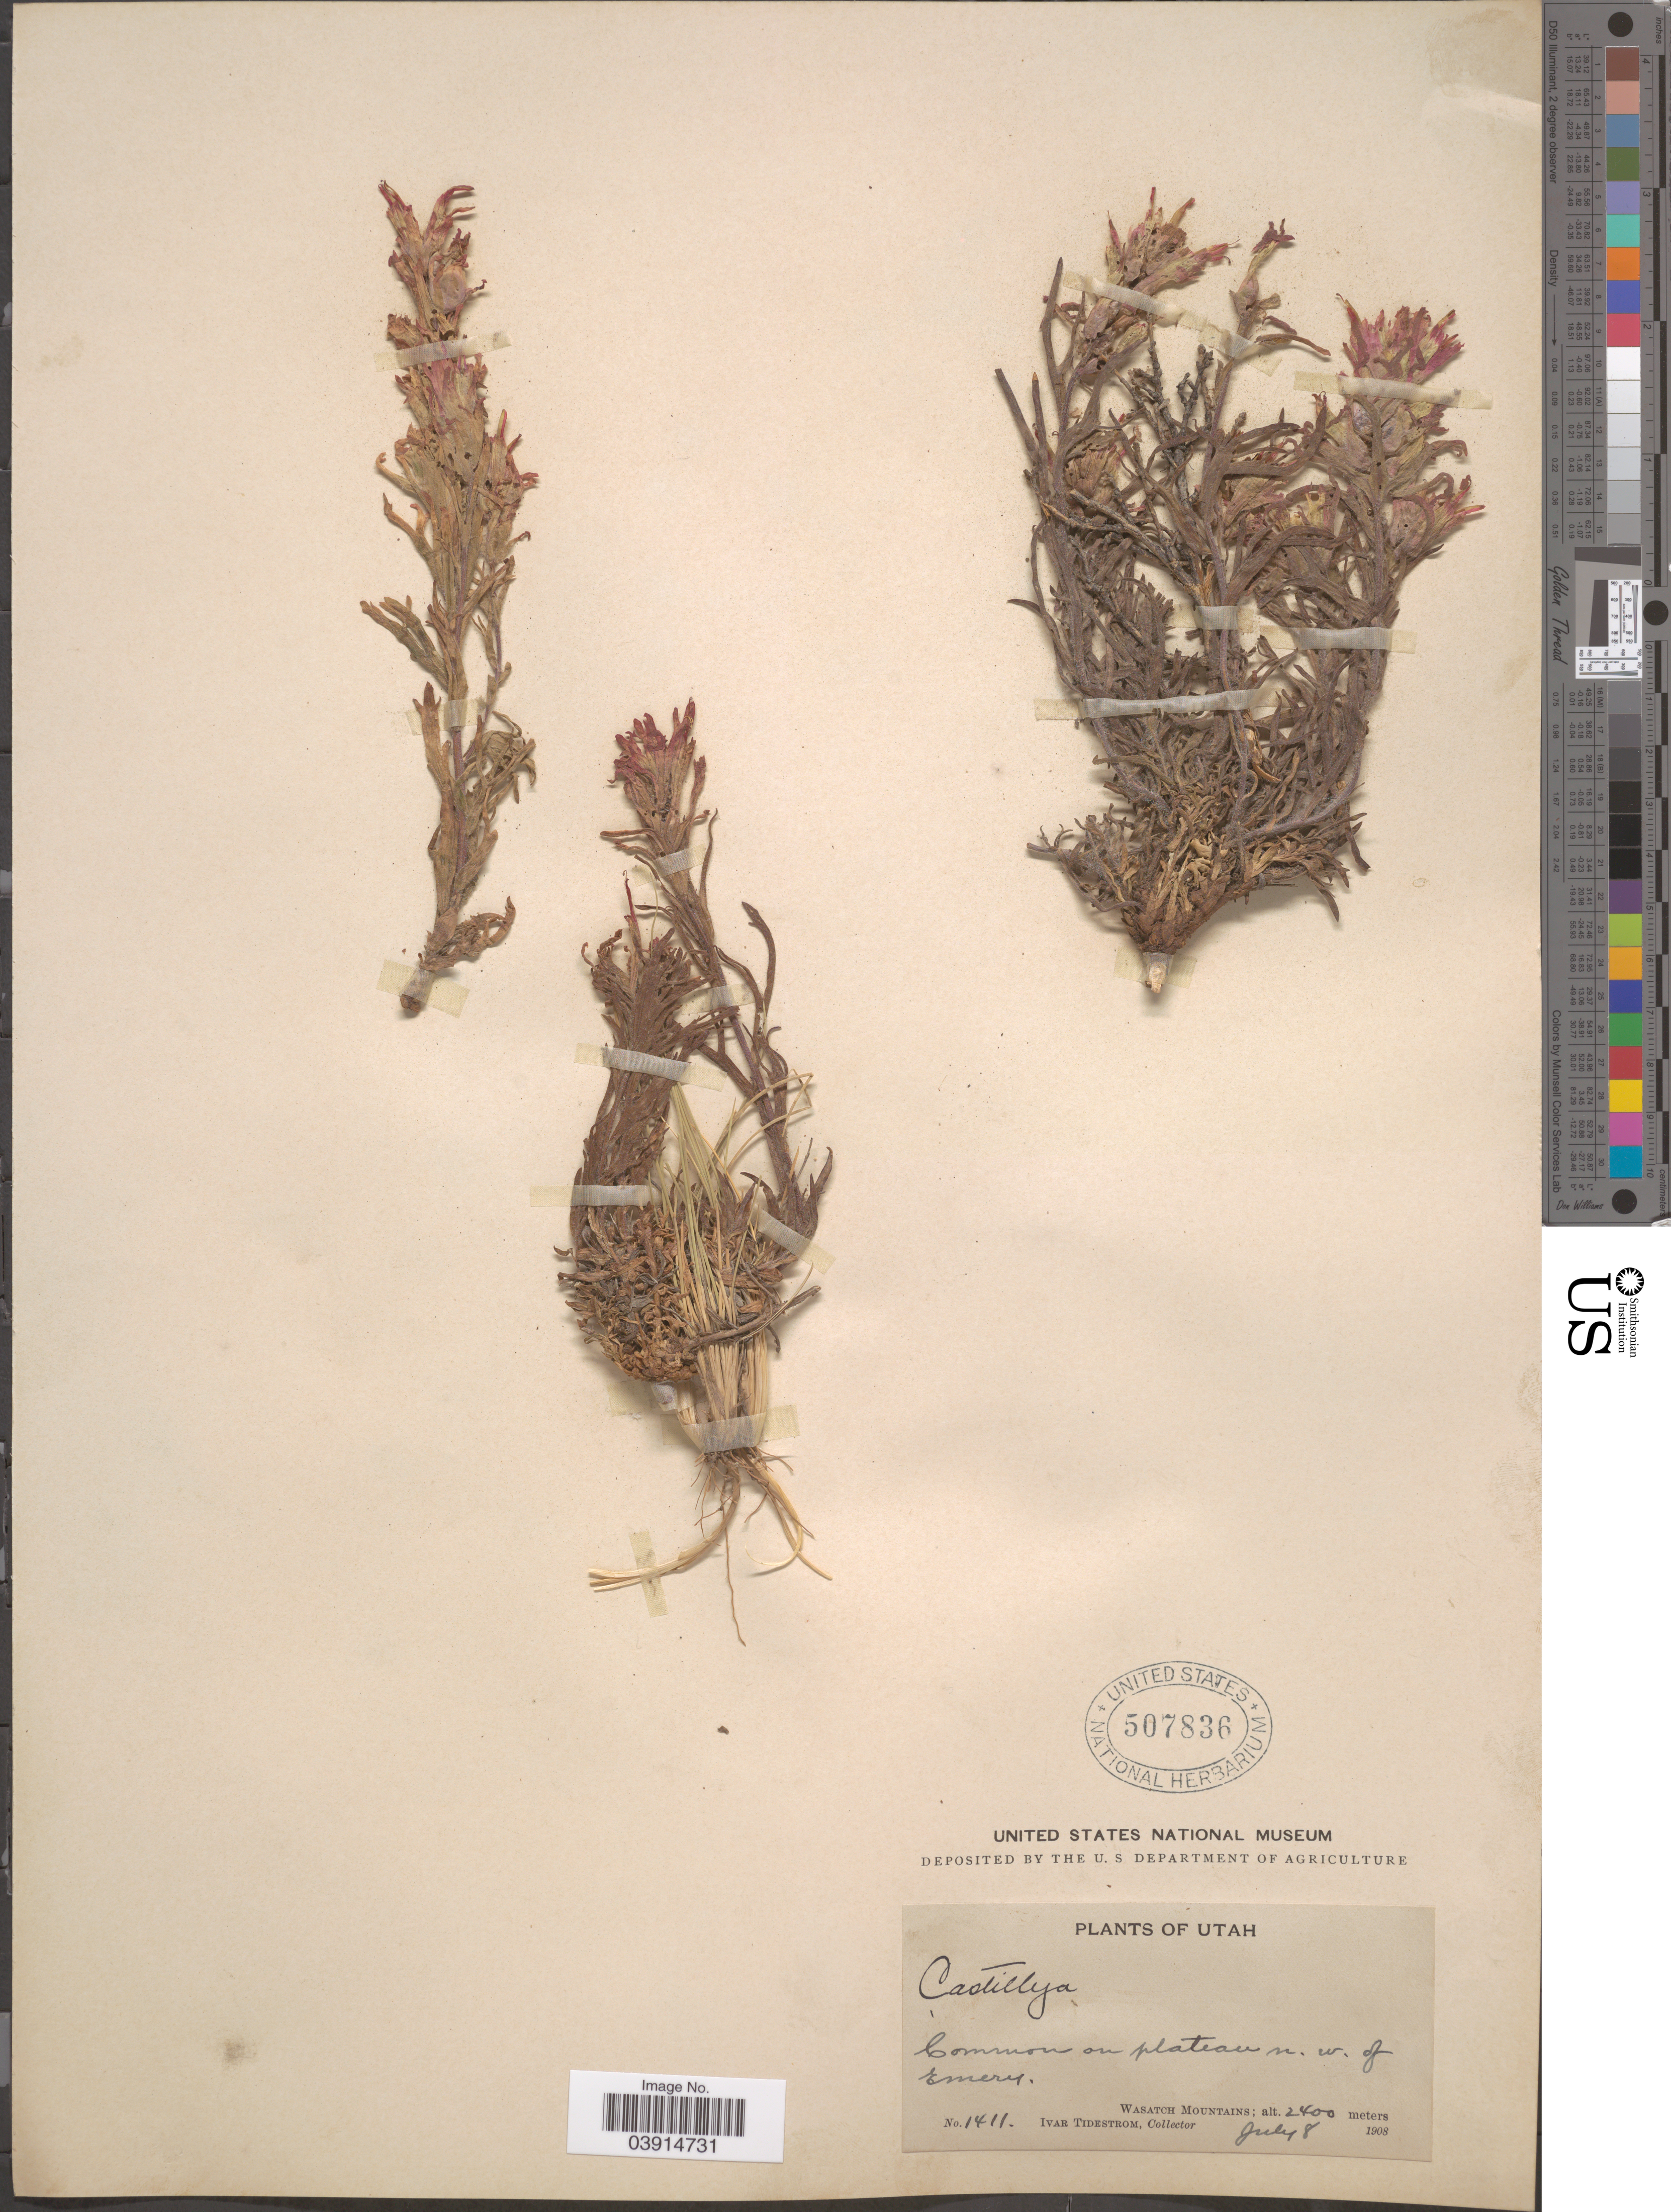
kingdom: Plantae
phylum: Tracheophyta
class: Magnoliopsida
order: Lamiales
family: Orobanchaceae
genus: Castilleja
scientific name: Castilleja sp.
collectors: I. F. Tidestrom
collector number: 1411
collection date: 1908-07-08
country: United States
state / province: Utah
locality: Common on plateau n. w. of Emery. Wasatch Mountains.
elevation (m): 2400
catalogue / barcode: US 507836